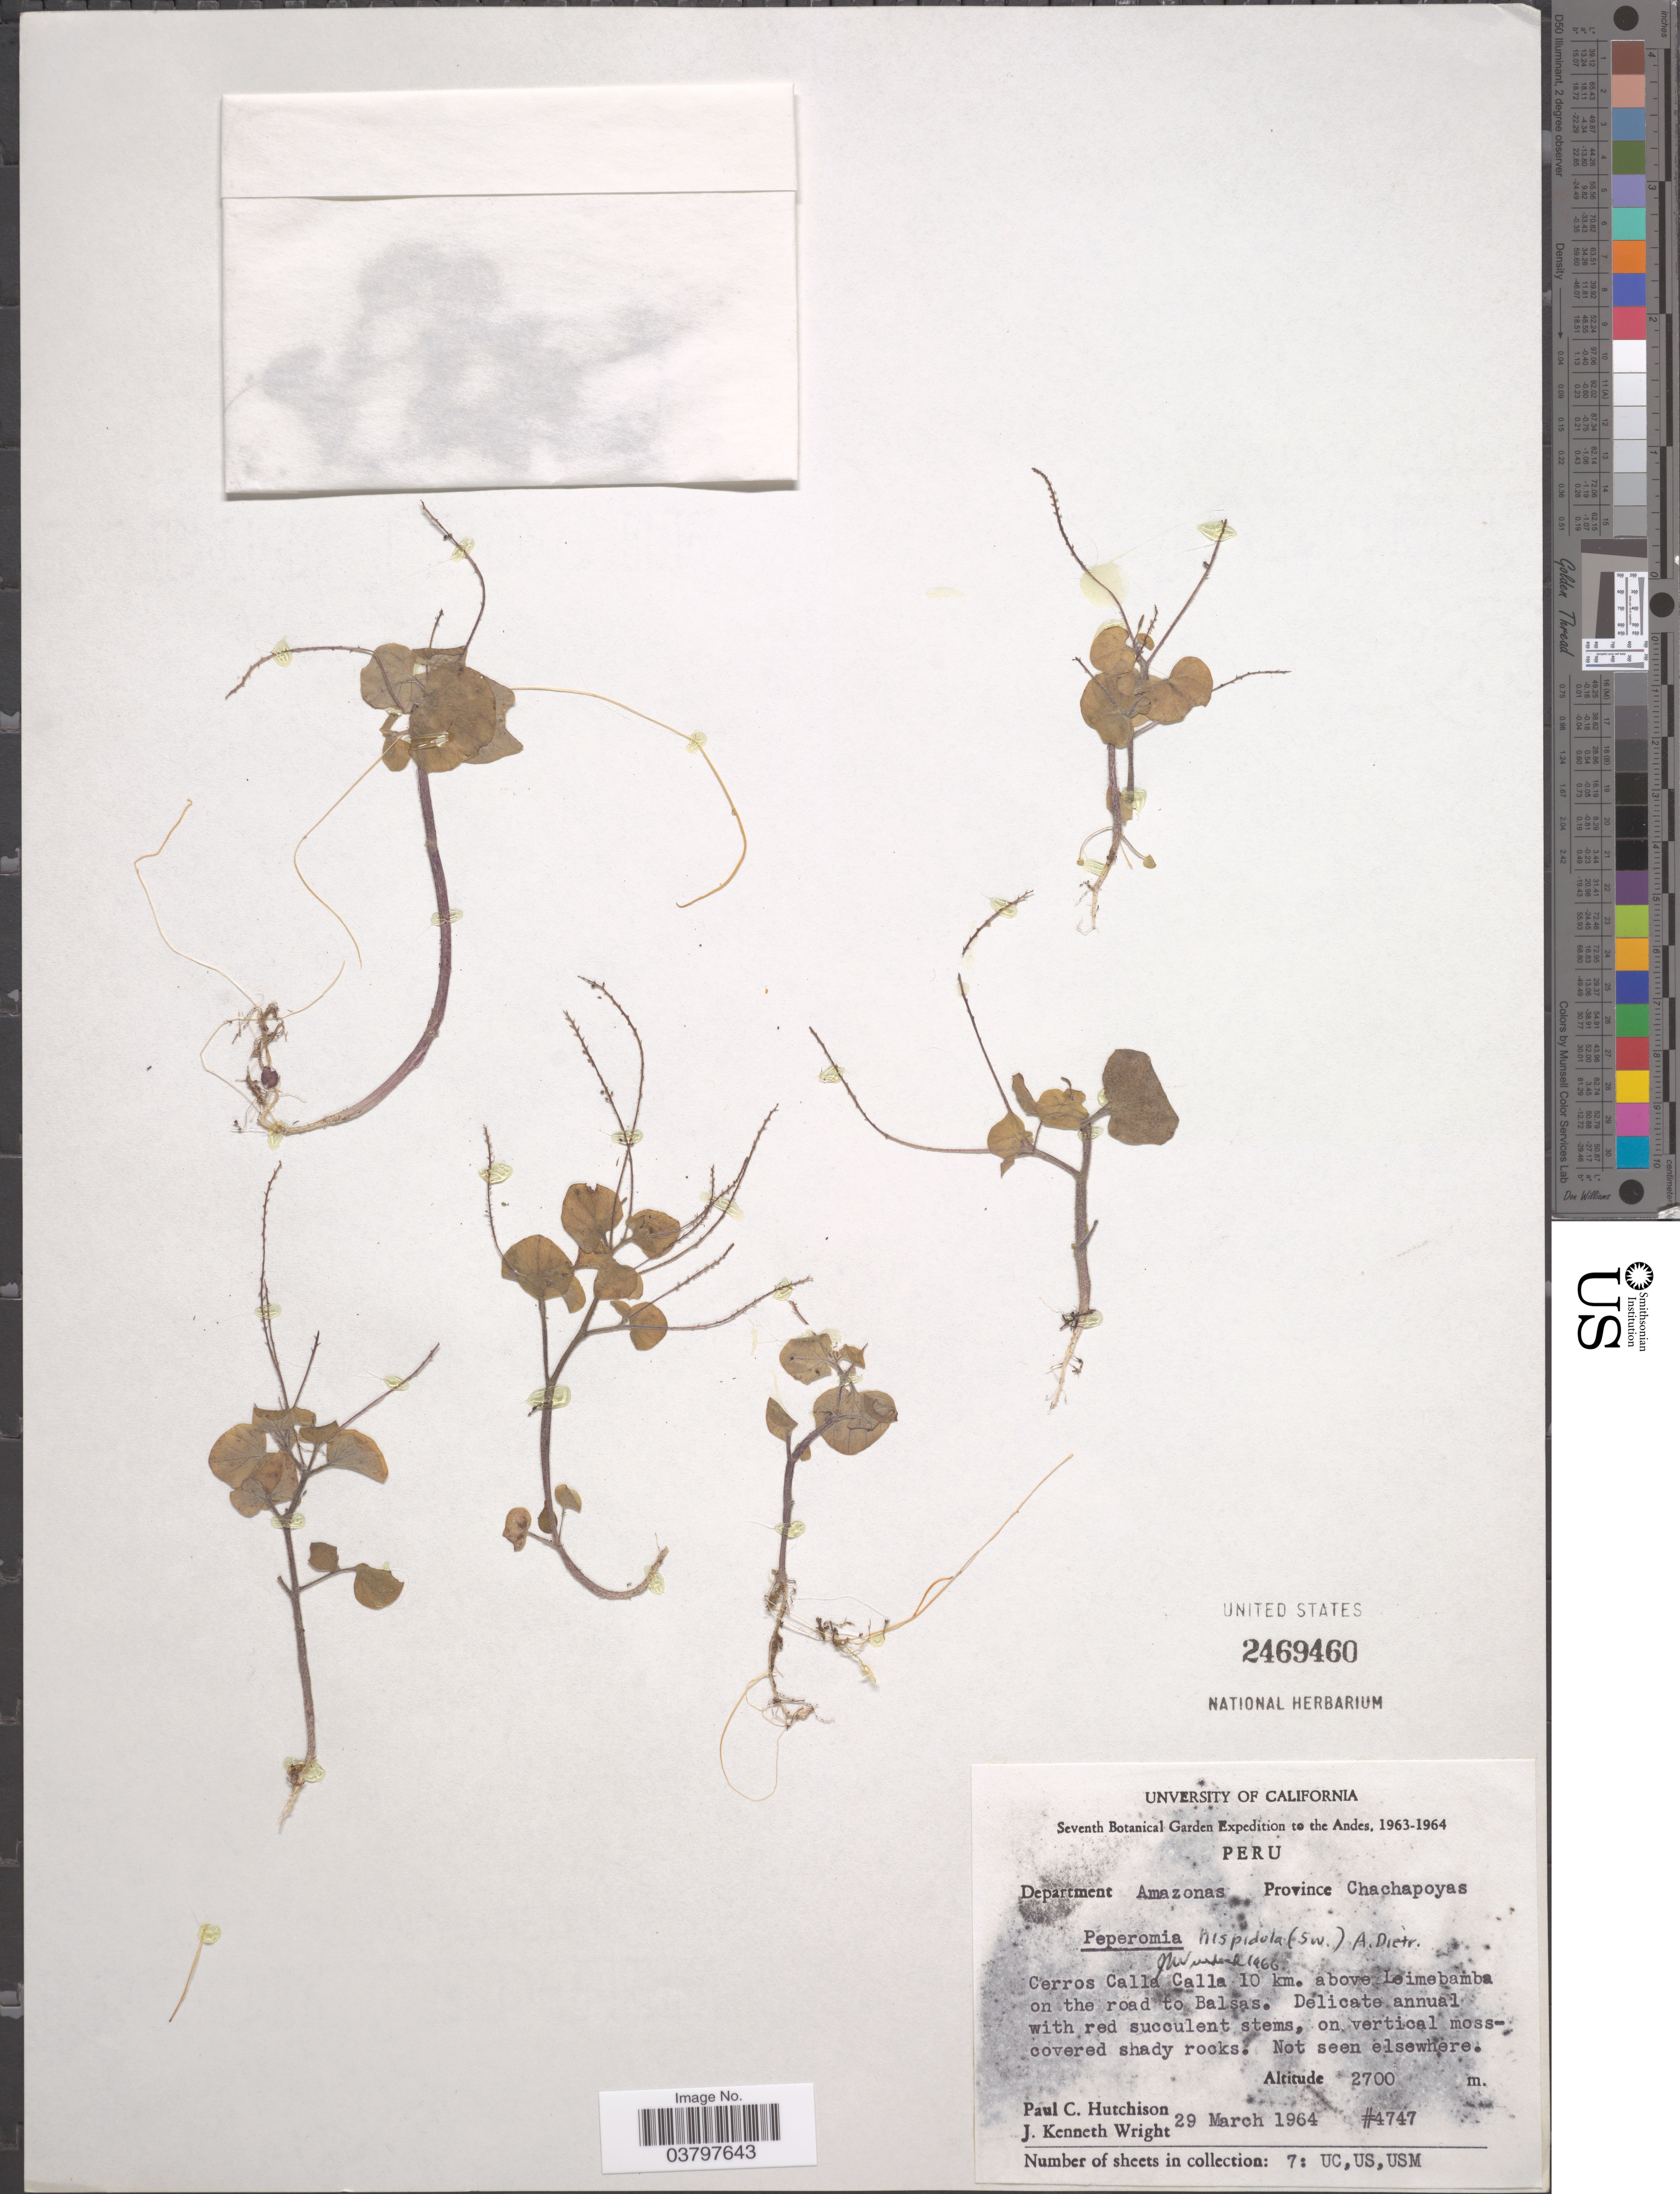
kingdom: Plantae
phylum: Tracheophyta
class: Magnoliopsida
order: Piperales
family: Piperaceae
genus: Peperomia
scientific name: Peperomia hispidula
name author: (Sw.) A. Dietr.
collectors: P. C. Hutchison & J. K. Wright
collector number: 4747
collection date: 1964-03-29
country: Peru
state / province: Amazonas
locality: The Andes. Department Amazonas Province Chachapoyas. Cerros Calla Calla 10 km. above Leimebamba on the road to Balsas.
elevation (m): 2700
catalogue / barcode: US 2469460